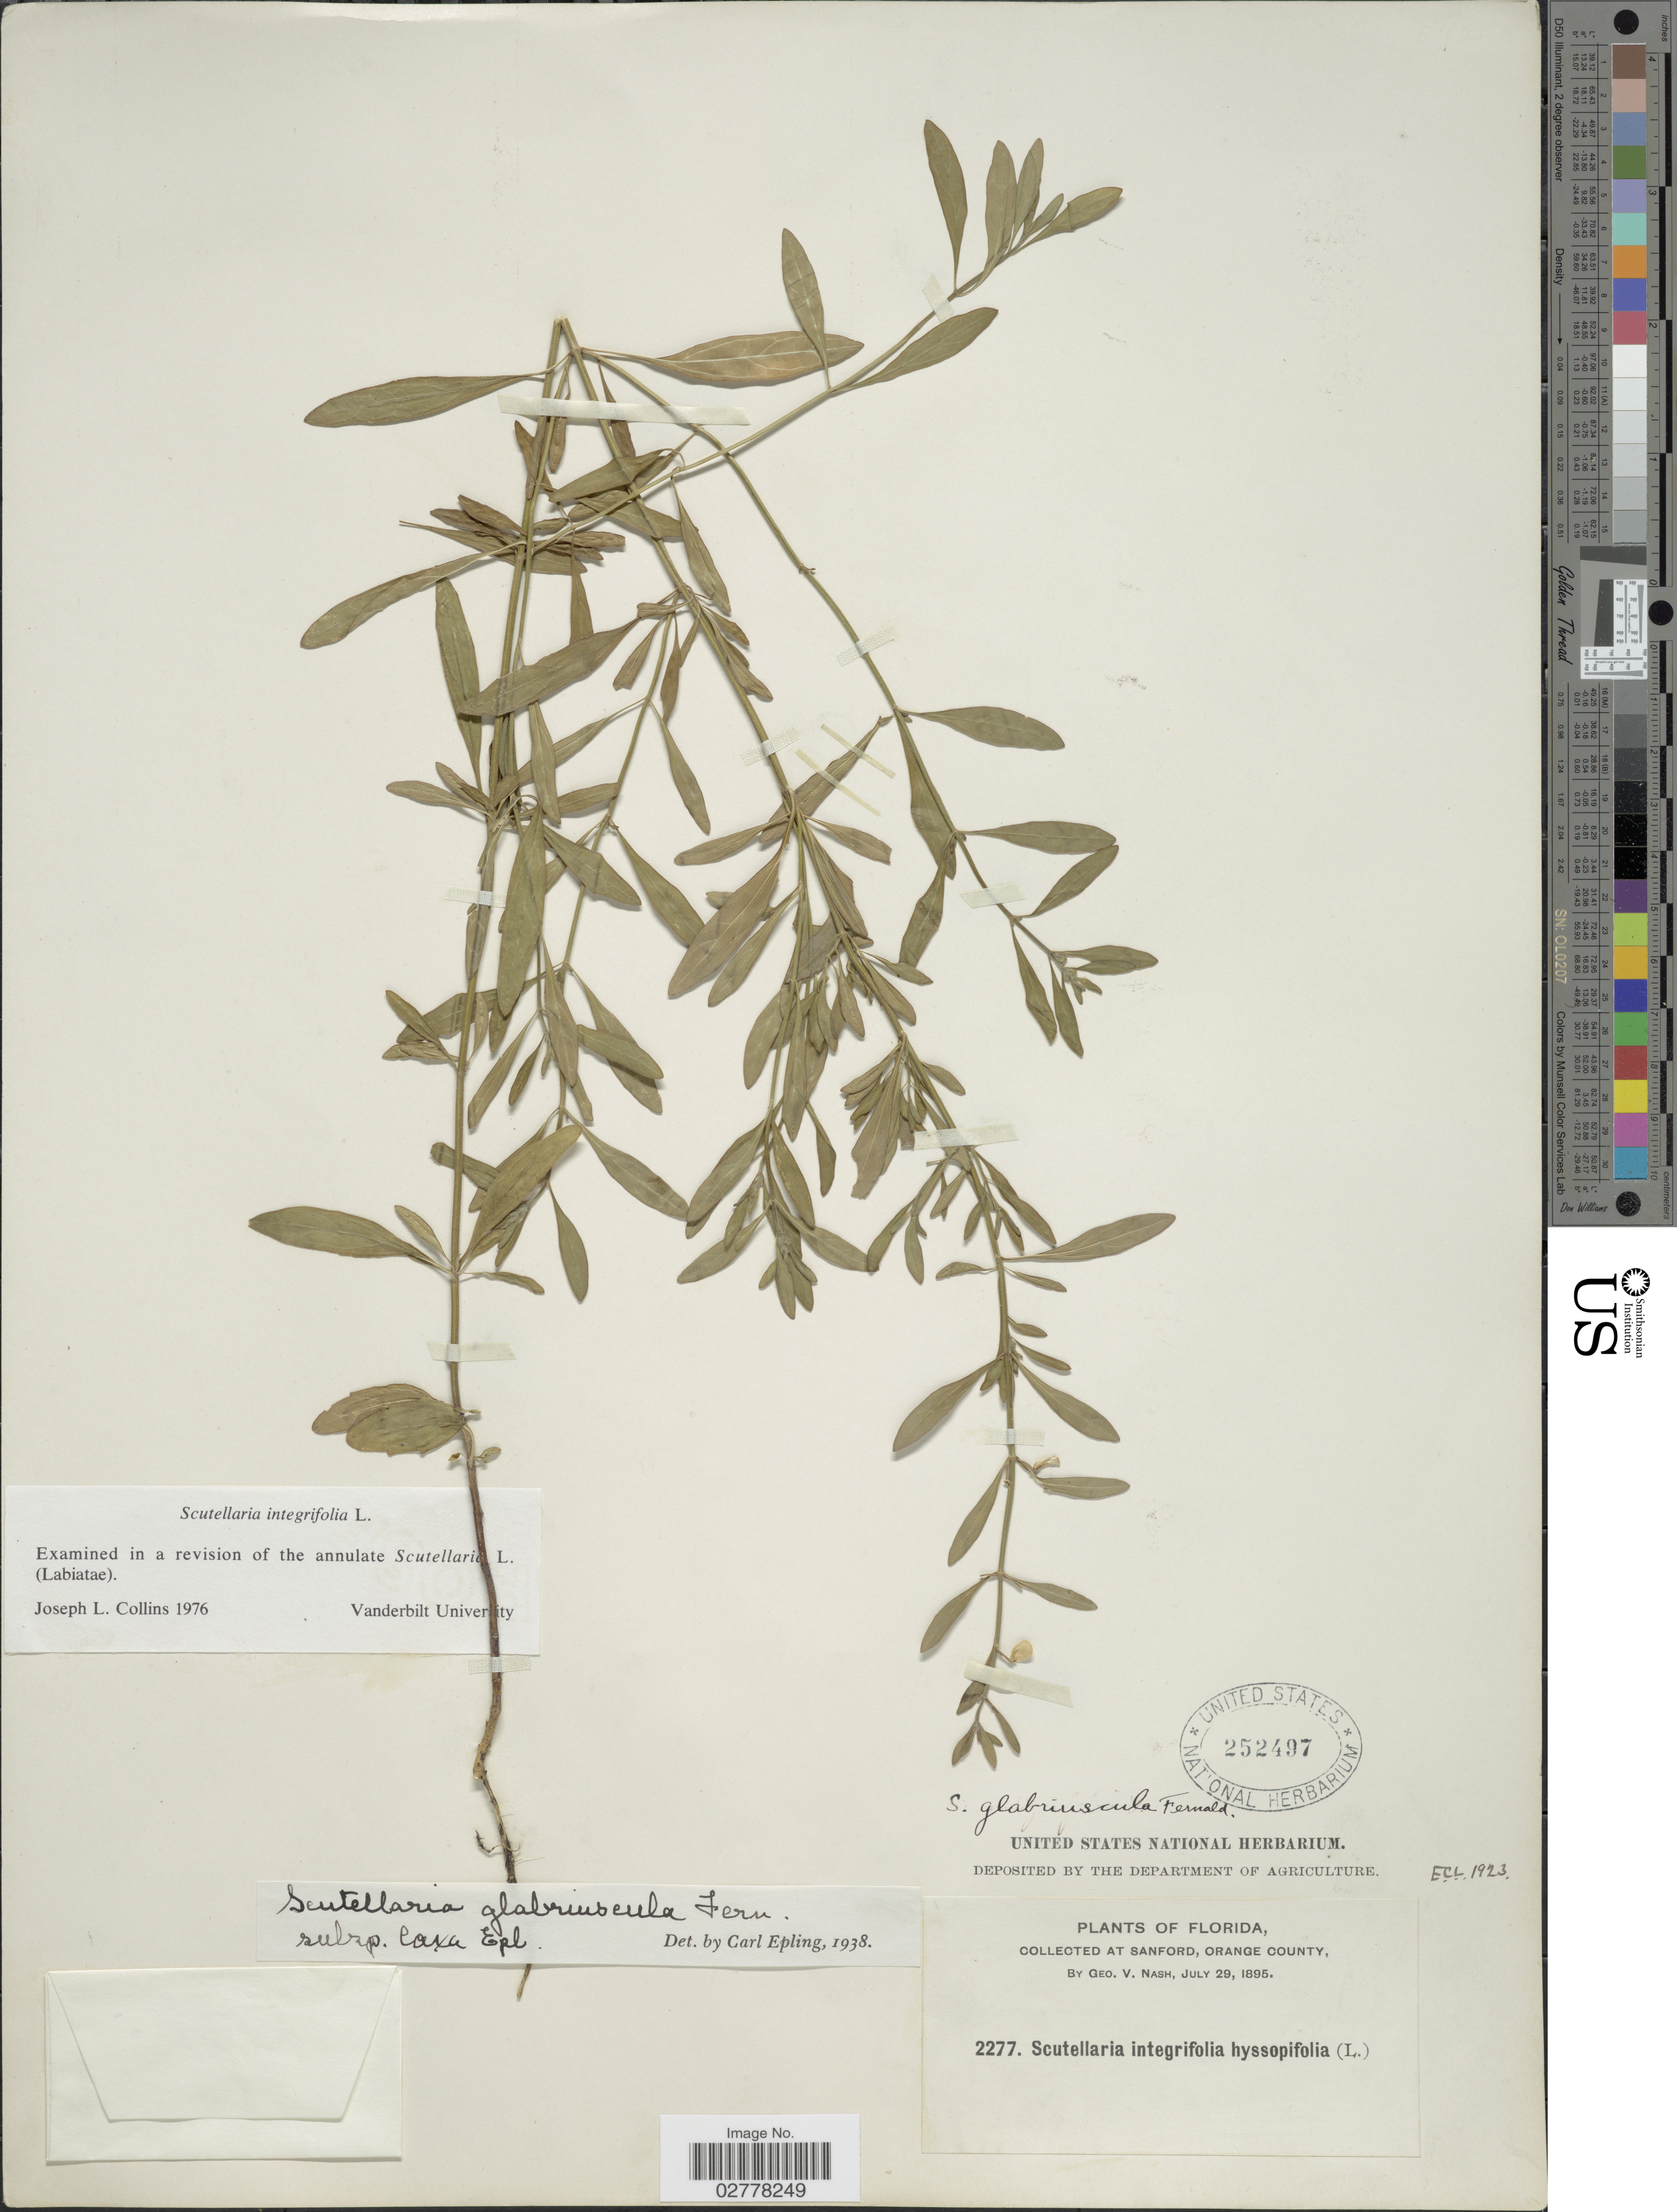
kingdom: Plantae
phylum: Tracheophyta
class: Magnoliopsida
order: Lamiales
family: Lamiaceae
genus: Scutellaria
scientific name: Scutellaria integrifolia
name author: L.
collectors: G. V. Nash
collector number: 2277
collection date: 1895-07-29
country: United States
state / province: Florida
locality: At Sanford, Orange County.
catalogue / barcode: US 252497